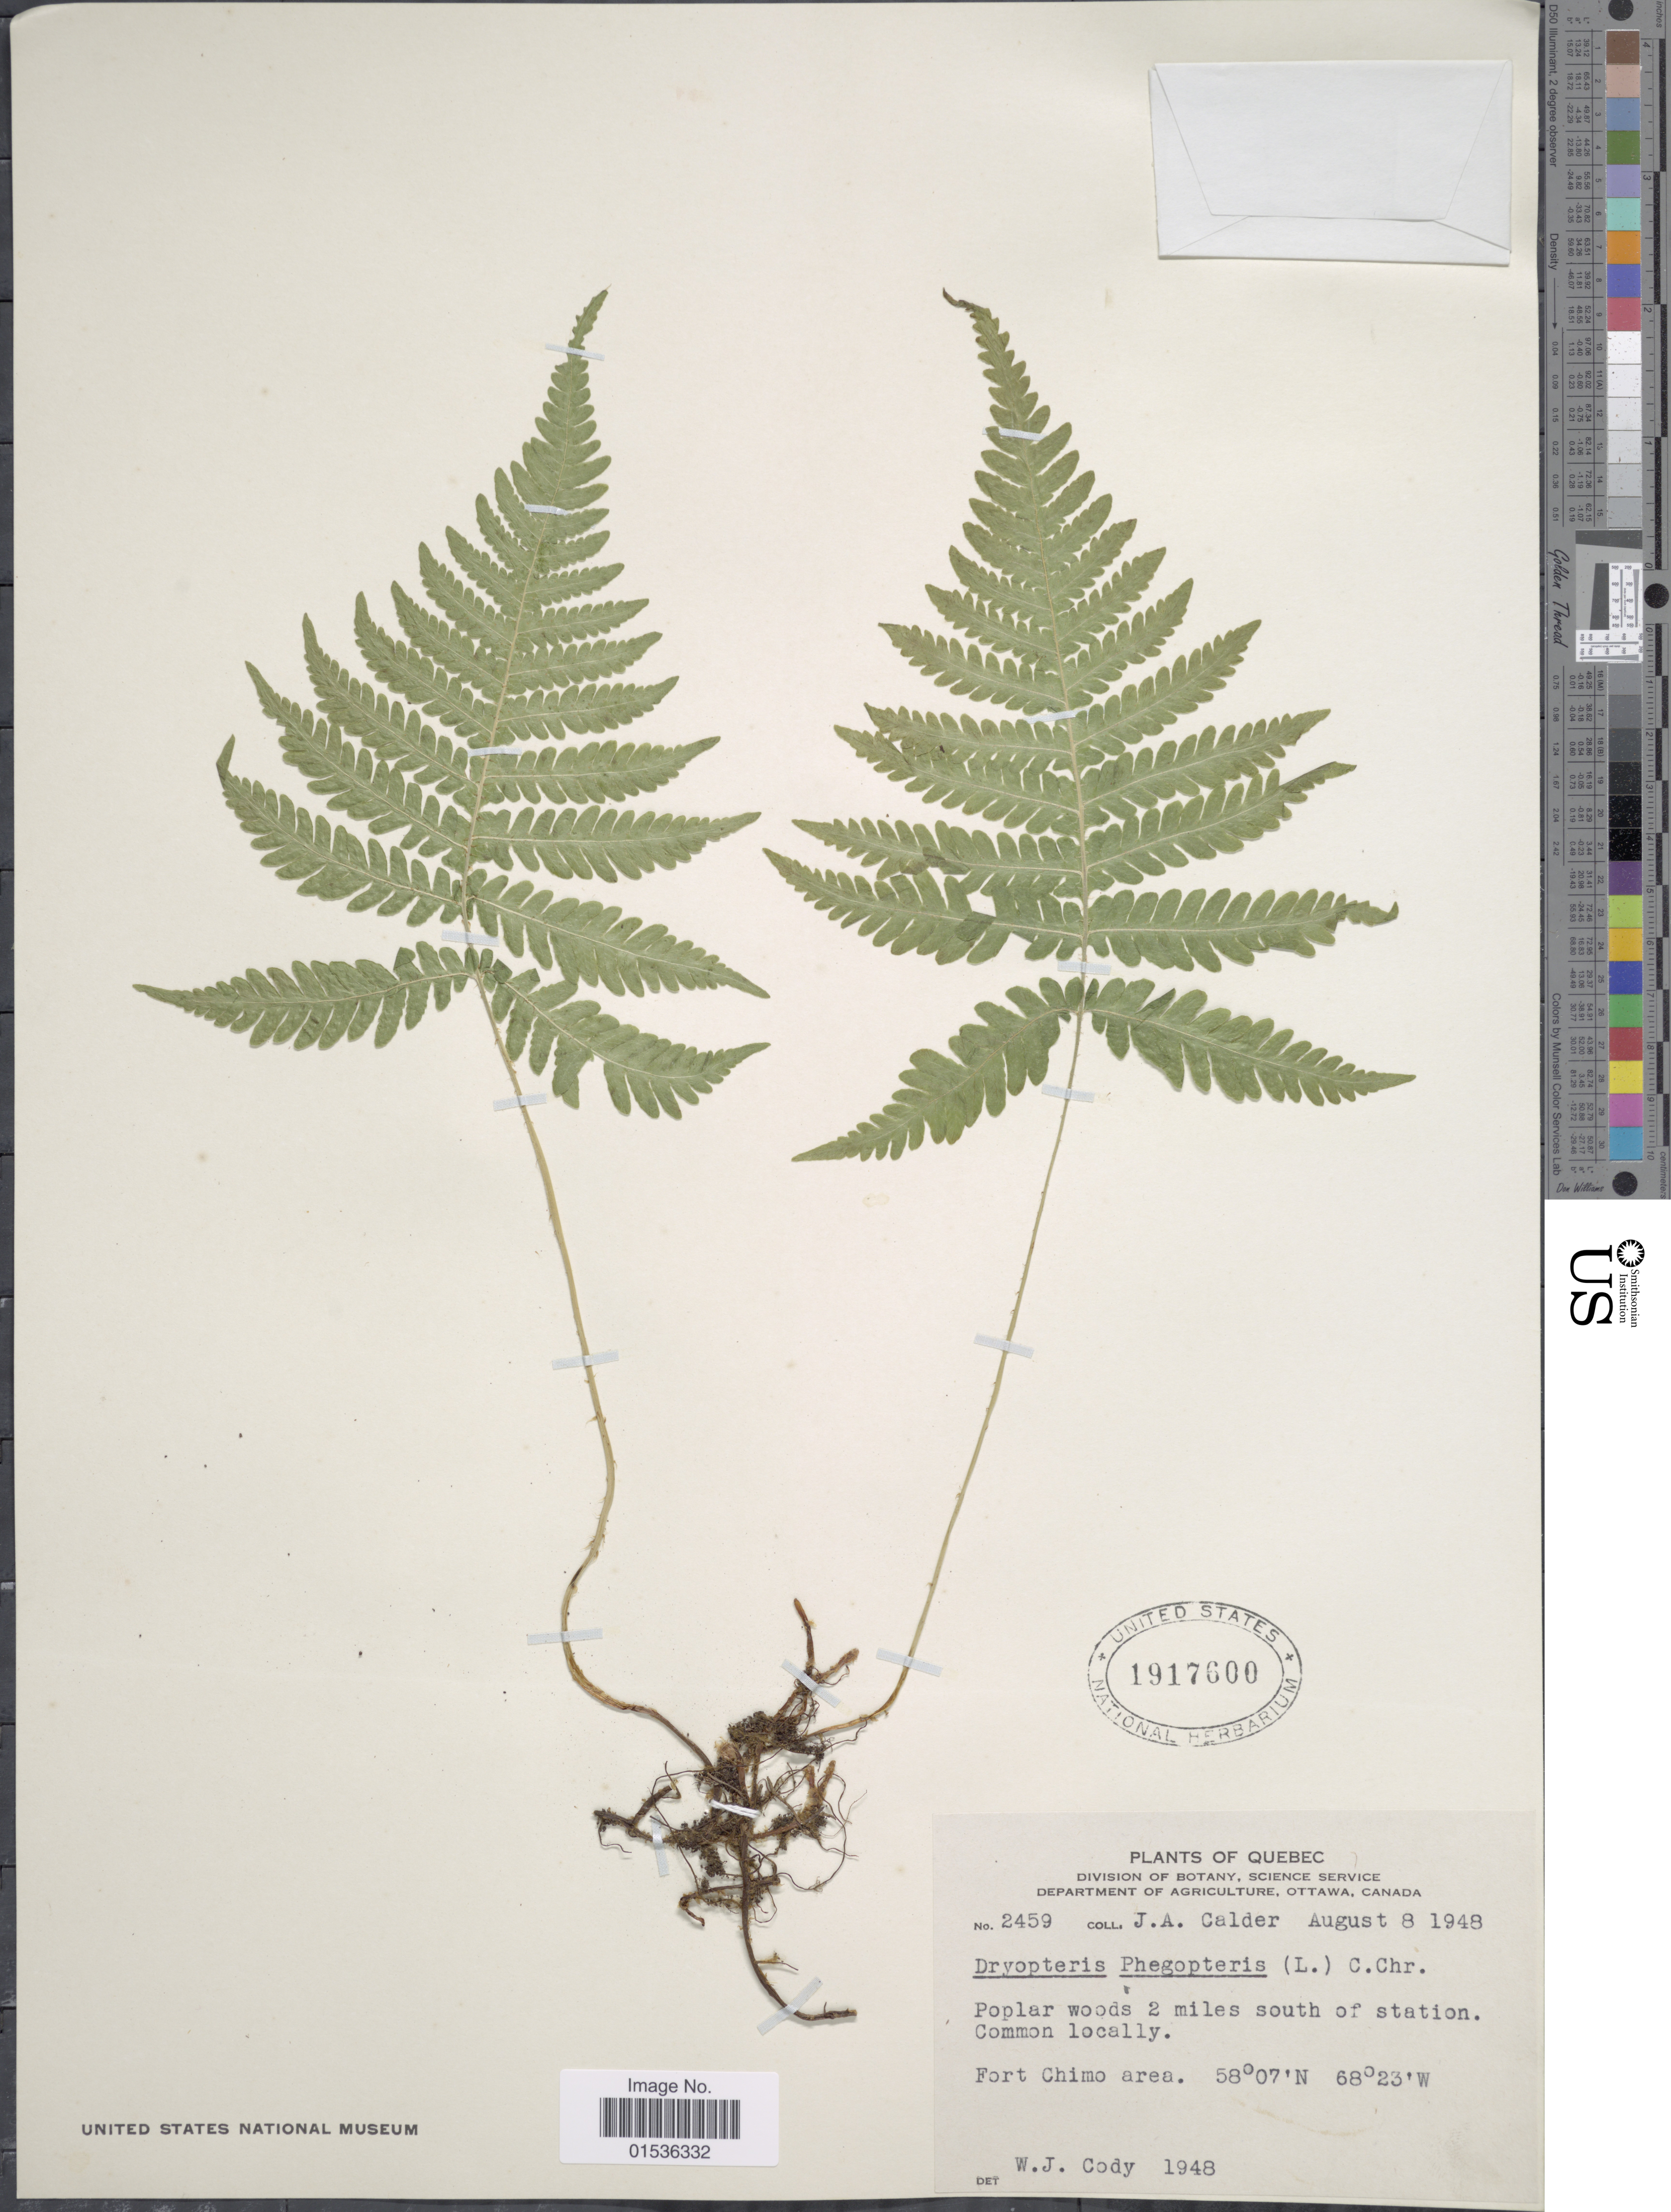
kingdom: Plantae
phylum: Tracheophyta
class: Polypodiopsida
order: Polypodiales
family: Thelypteridaceae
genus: Phegopteris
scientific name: Phegopteris connectilis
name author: (Michx.) Watt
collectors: J. A. Calder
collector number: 2459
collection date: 1948-08-08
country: Canada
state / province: Quebec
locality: Quebec, Poplar woods 2 miles south of station, Fort Chimo area.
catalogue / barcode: US 1917600